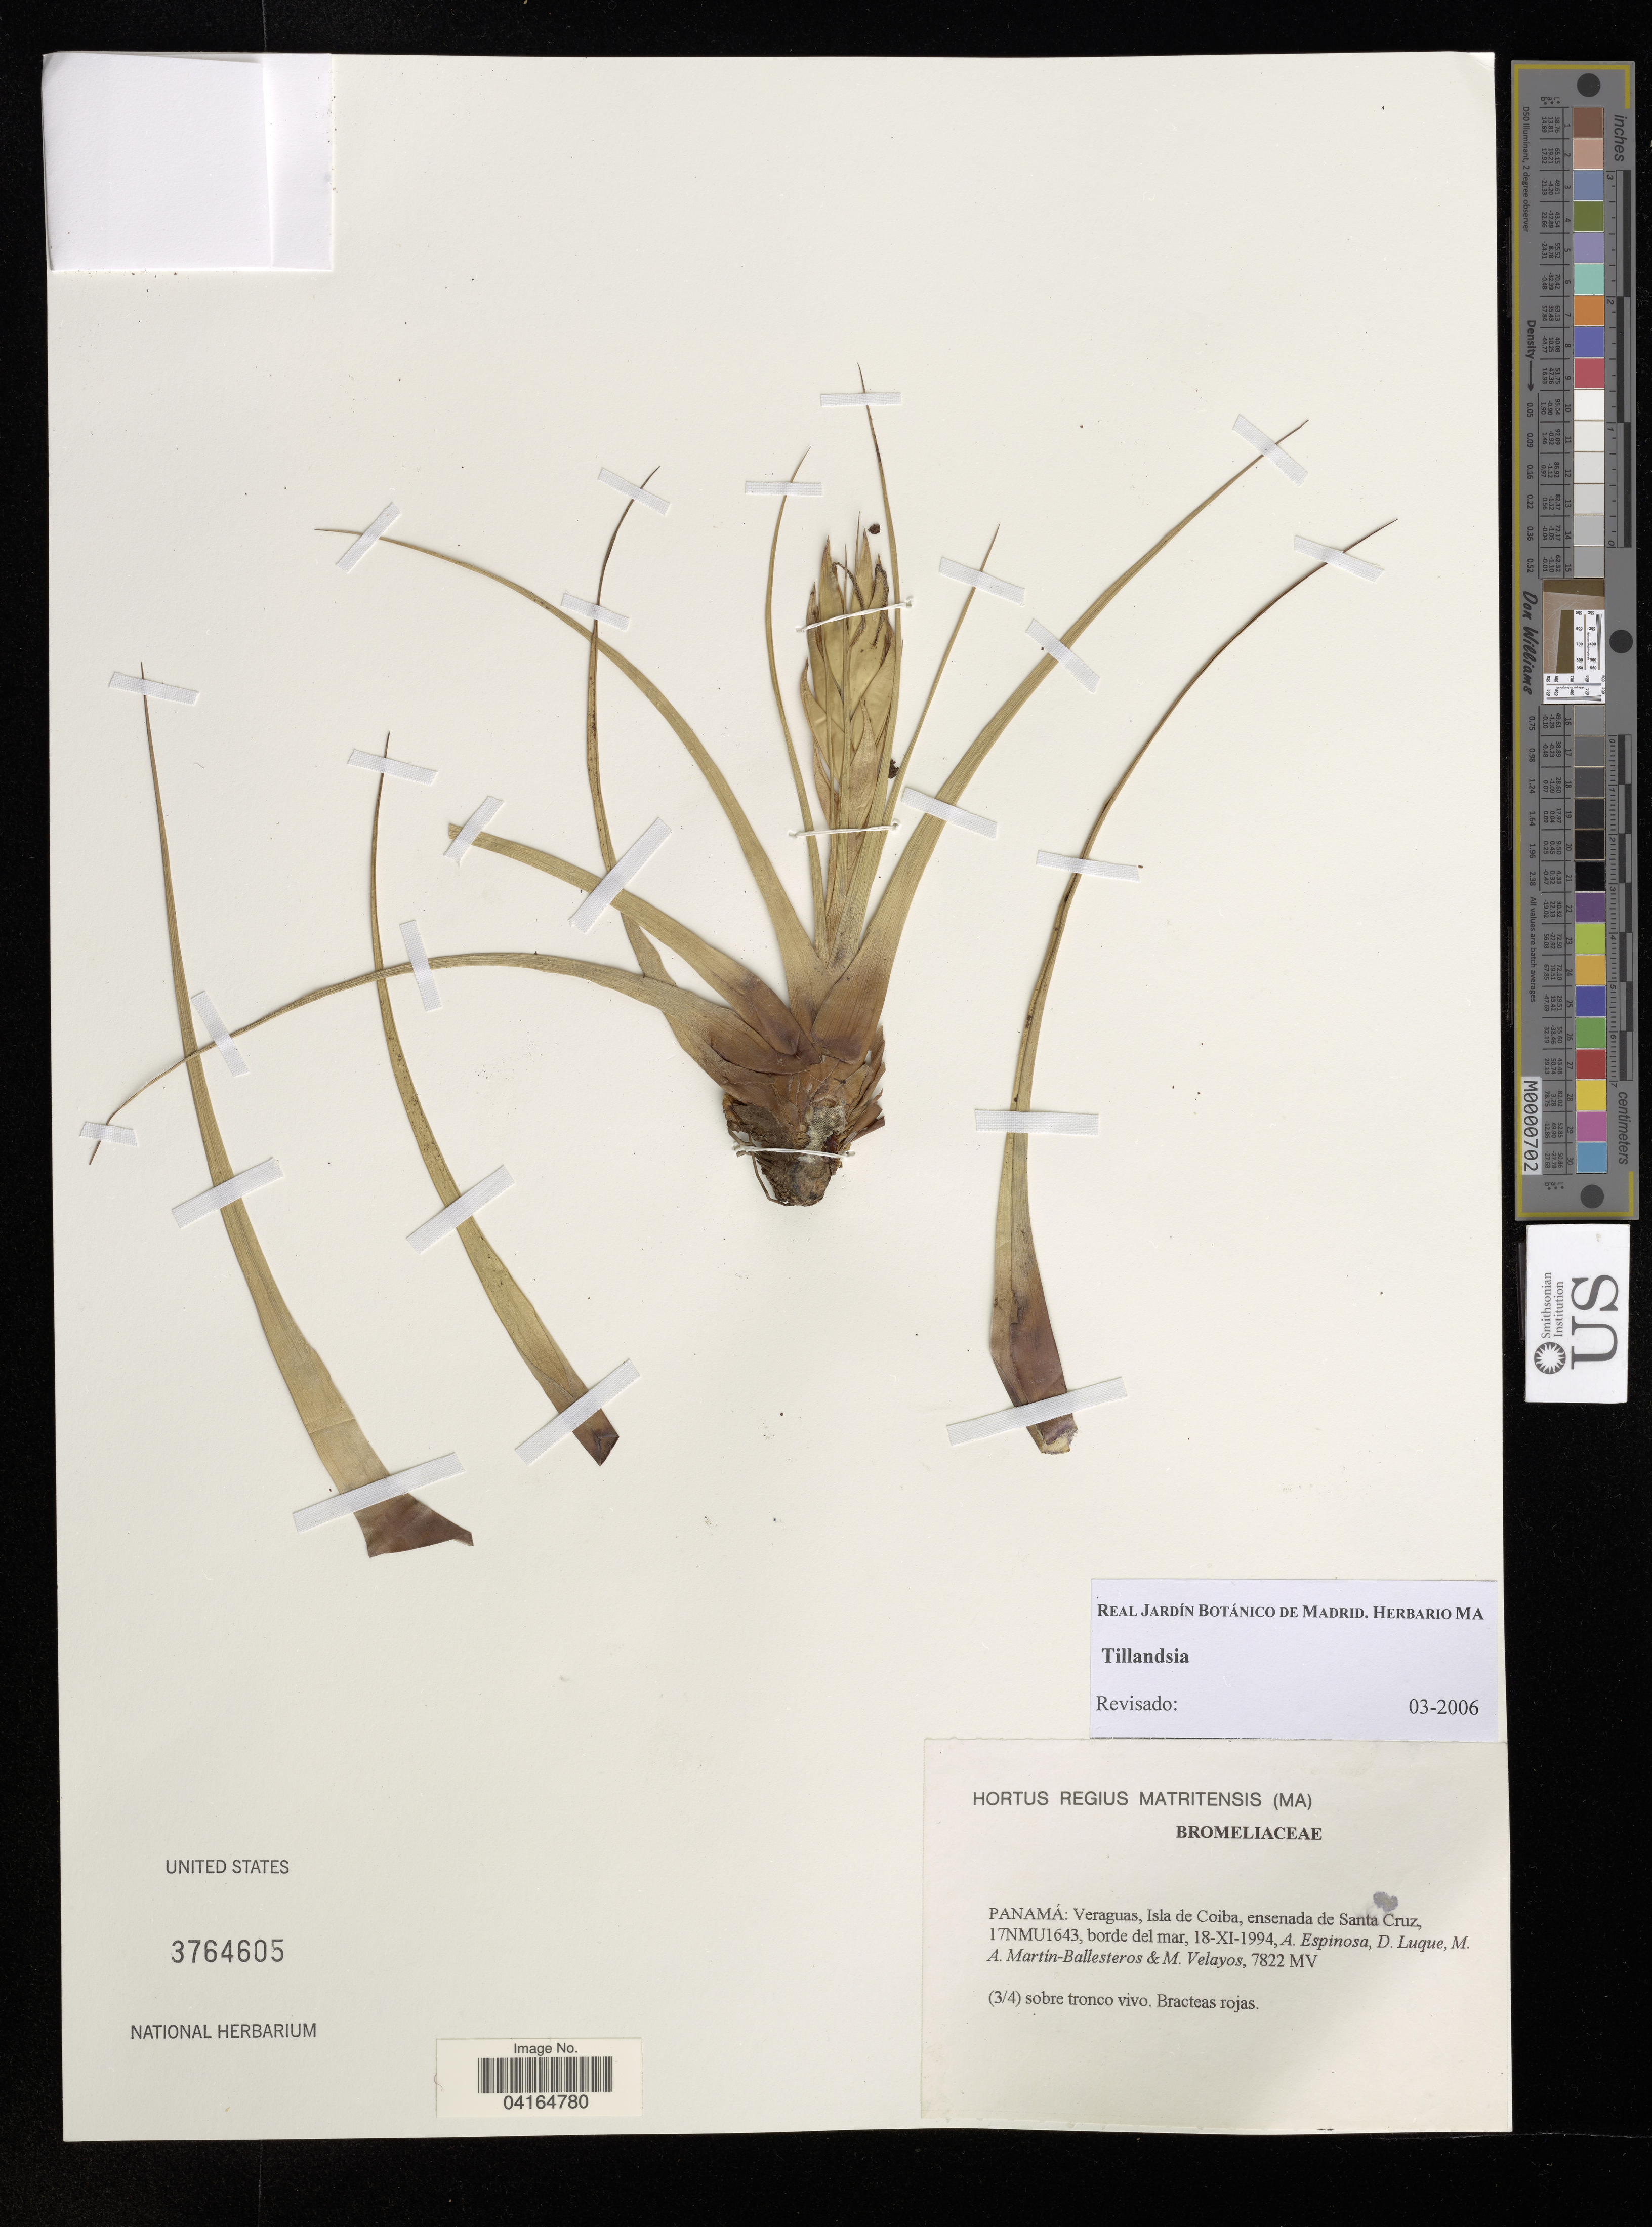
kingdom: Plantae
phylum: Tracheophyta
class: Liliopsida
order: Poales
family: Bromeliaceae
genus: Tillandsia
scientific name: Tillandsia sp.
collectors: A. Espinosa, D. Luque, M. Martin Ballesteros & M. Velayos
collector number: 7822 MV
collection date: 1994-11-18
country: Panama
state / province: Veraguas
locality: Isla de Coiba, ensenada de Santa Cruz, 17NMU1643,? borde del mar.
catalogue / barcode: US 3764605